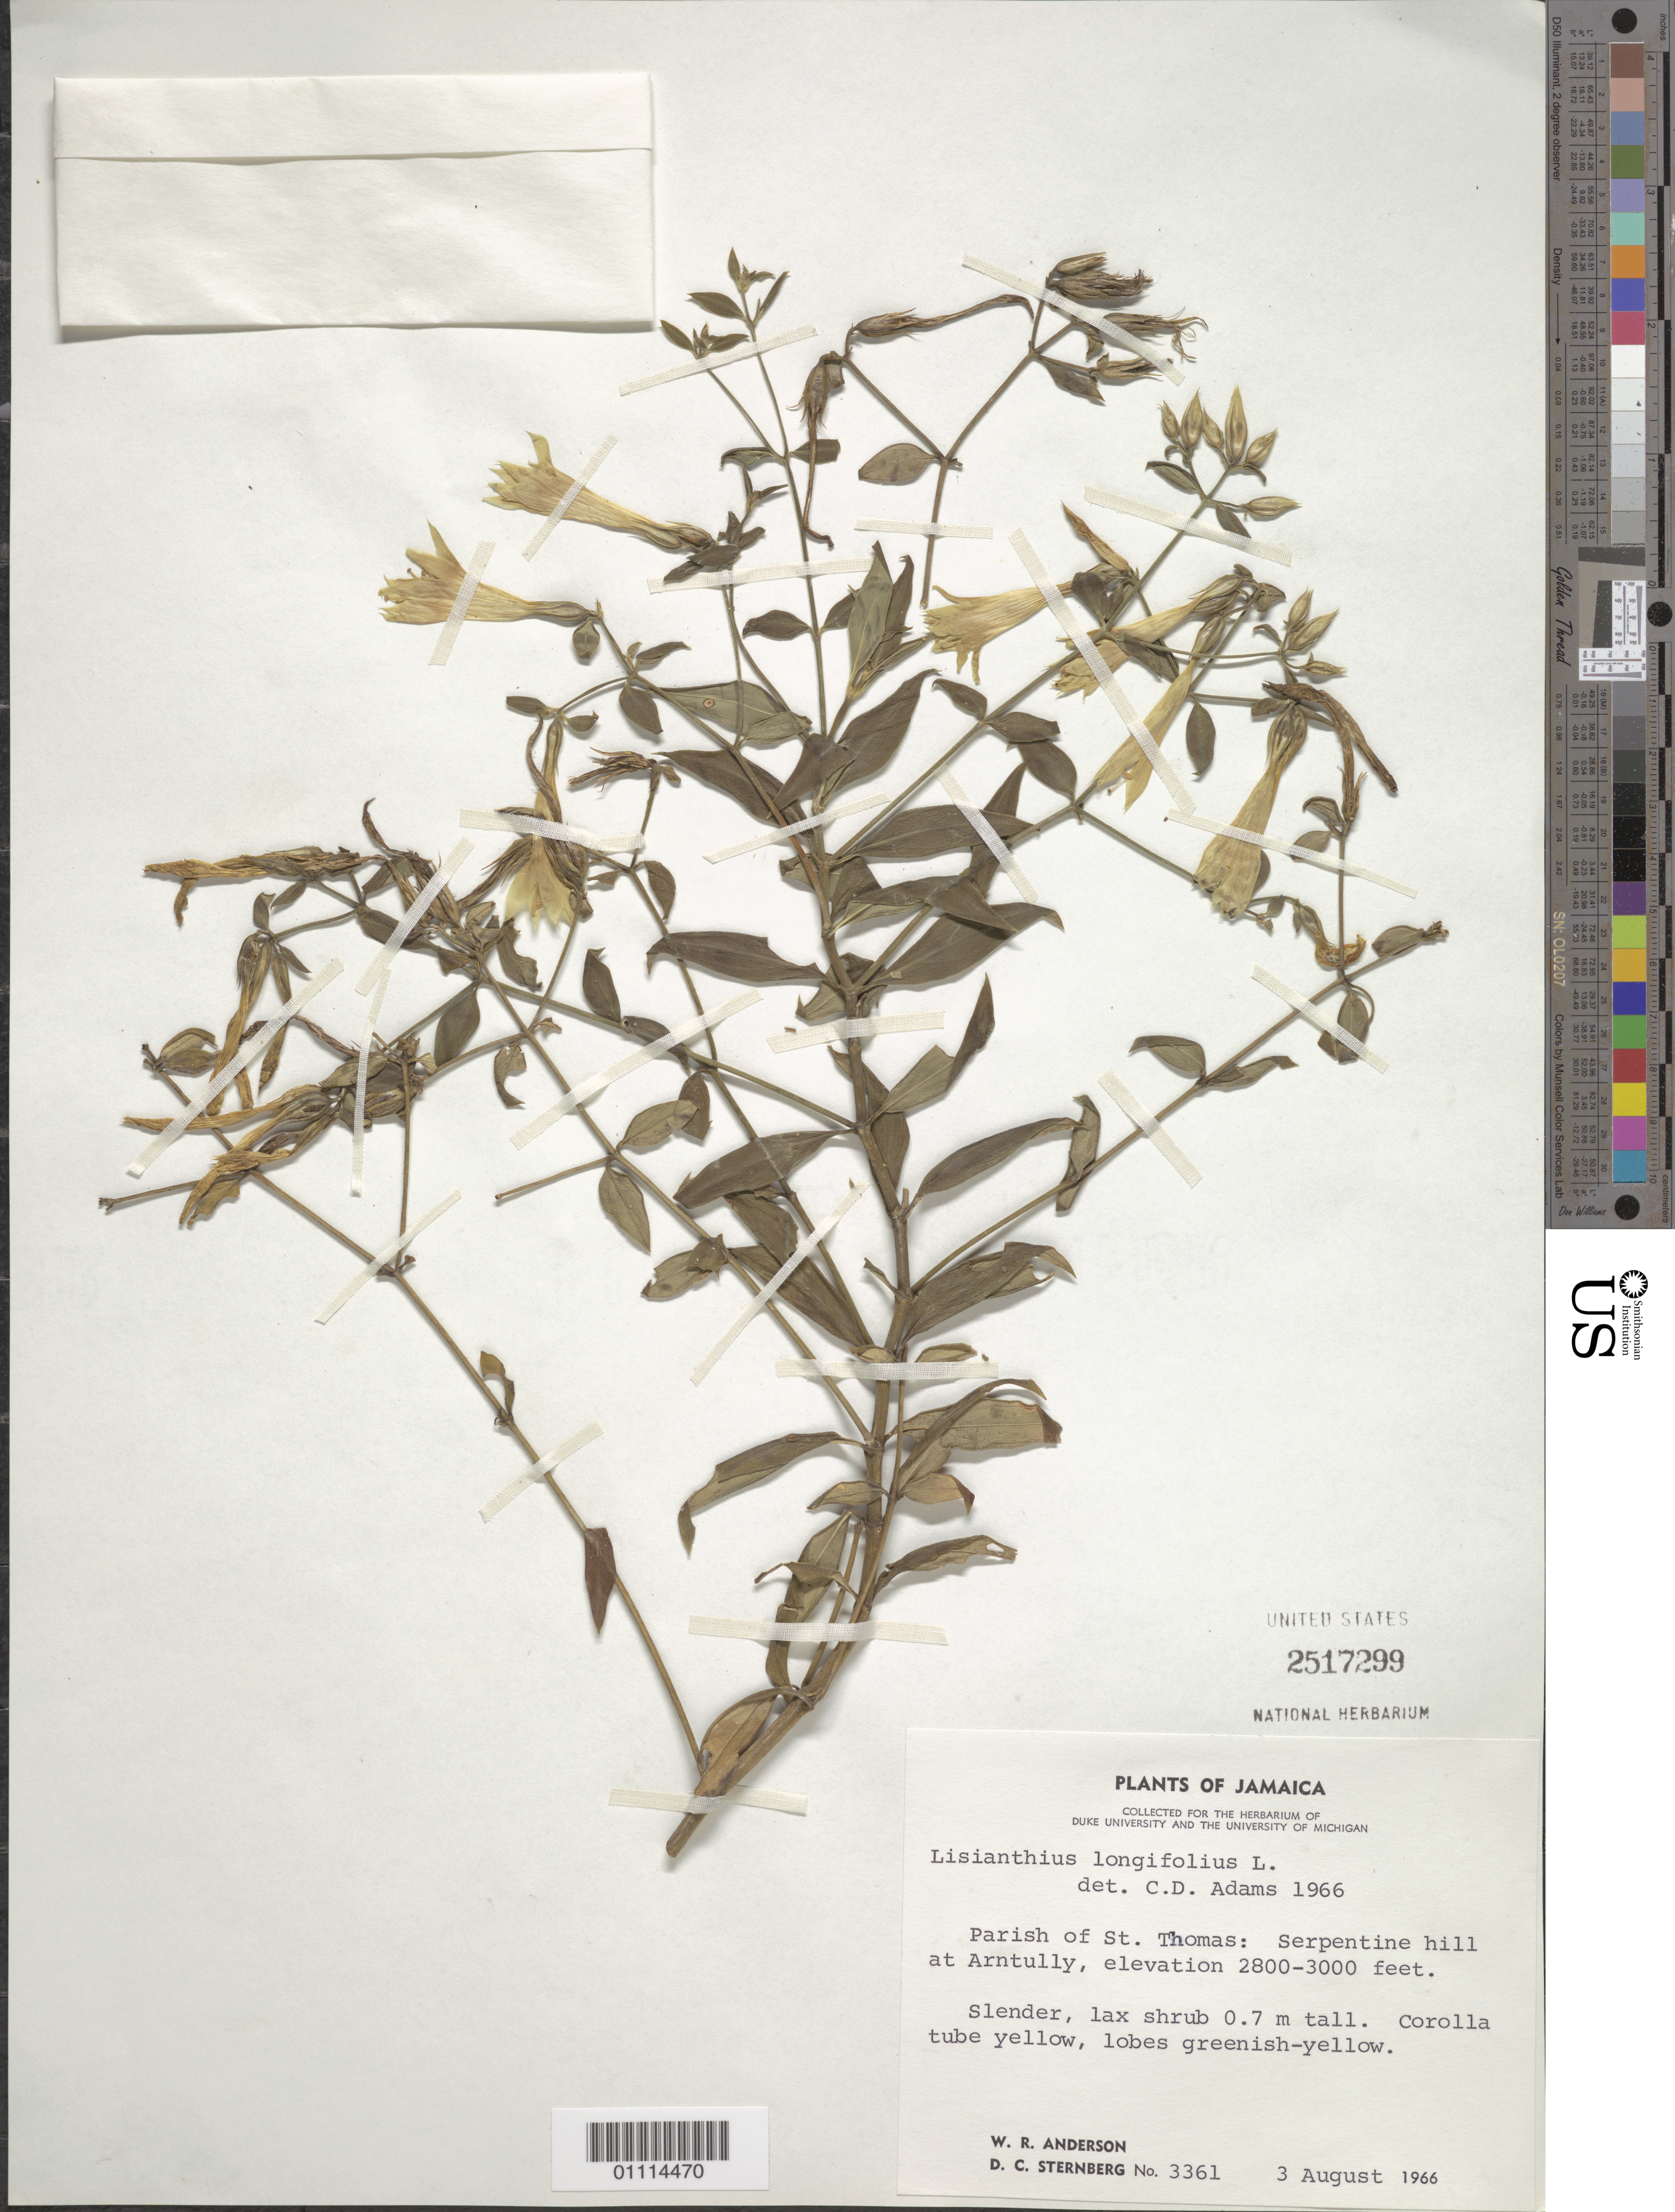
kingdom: Plantae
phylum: Tracheophyta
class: Magnoliopsida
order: Gentianales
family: Gentianaceae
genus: Lisianthius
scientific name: Lisianthius longifolius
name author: L.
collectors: W. R. Anderson & D. Sternberg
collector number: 3361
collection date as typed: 03 Aug 1966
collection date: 1966-08-03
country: Jamaica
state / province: Saint Thomas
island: Jamaica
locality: Serpentine Hill at Arntully.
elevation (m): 853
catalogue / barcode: US 2517299